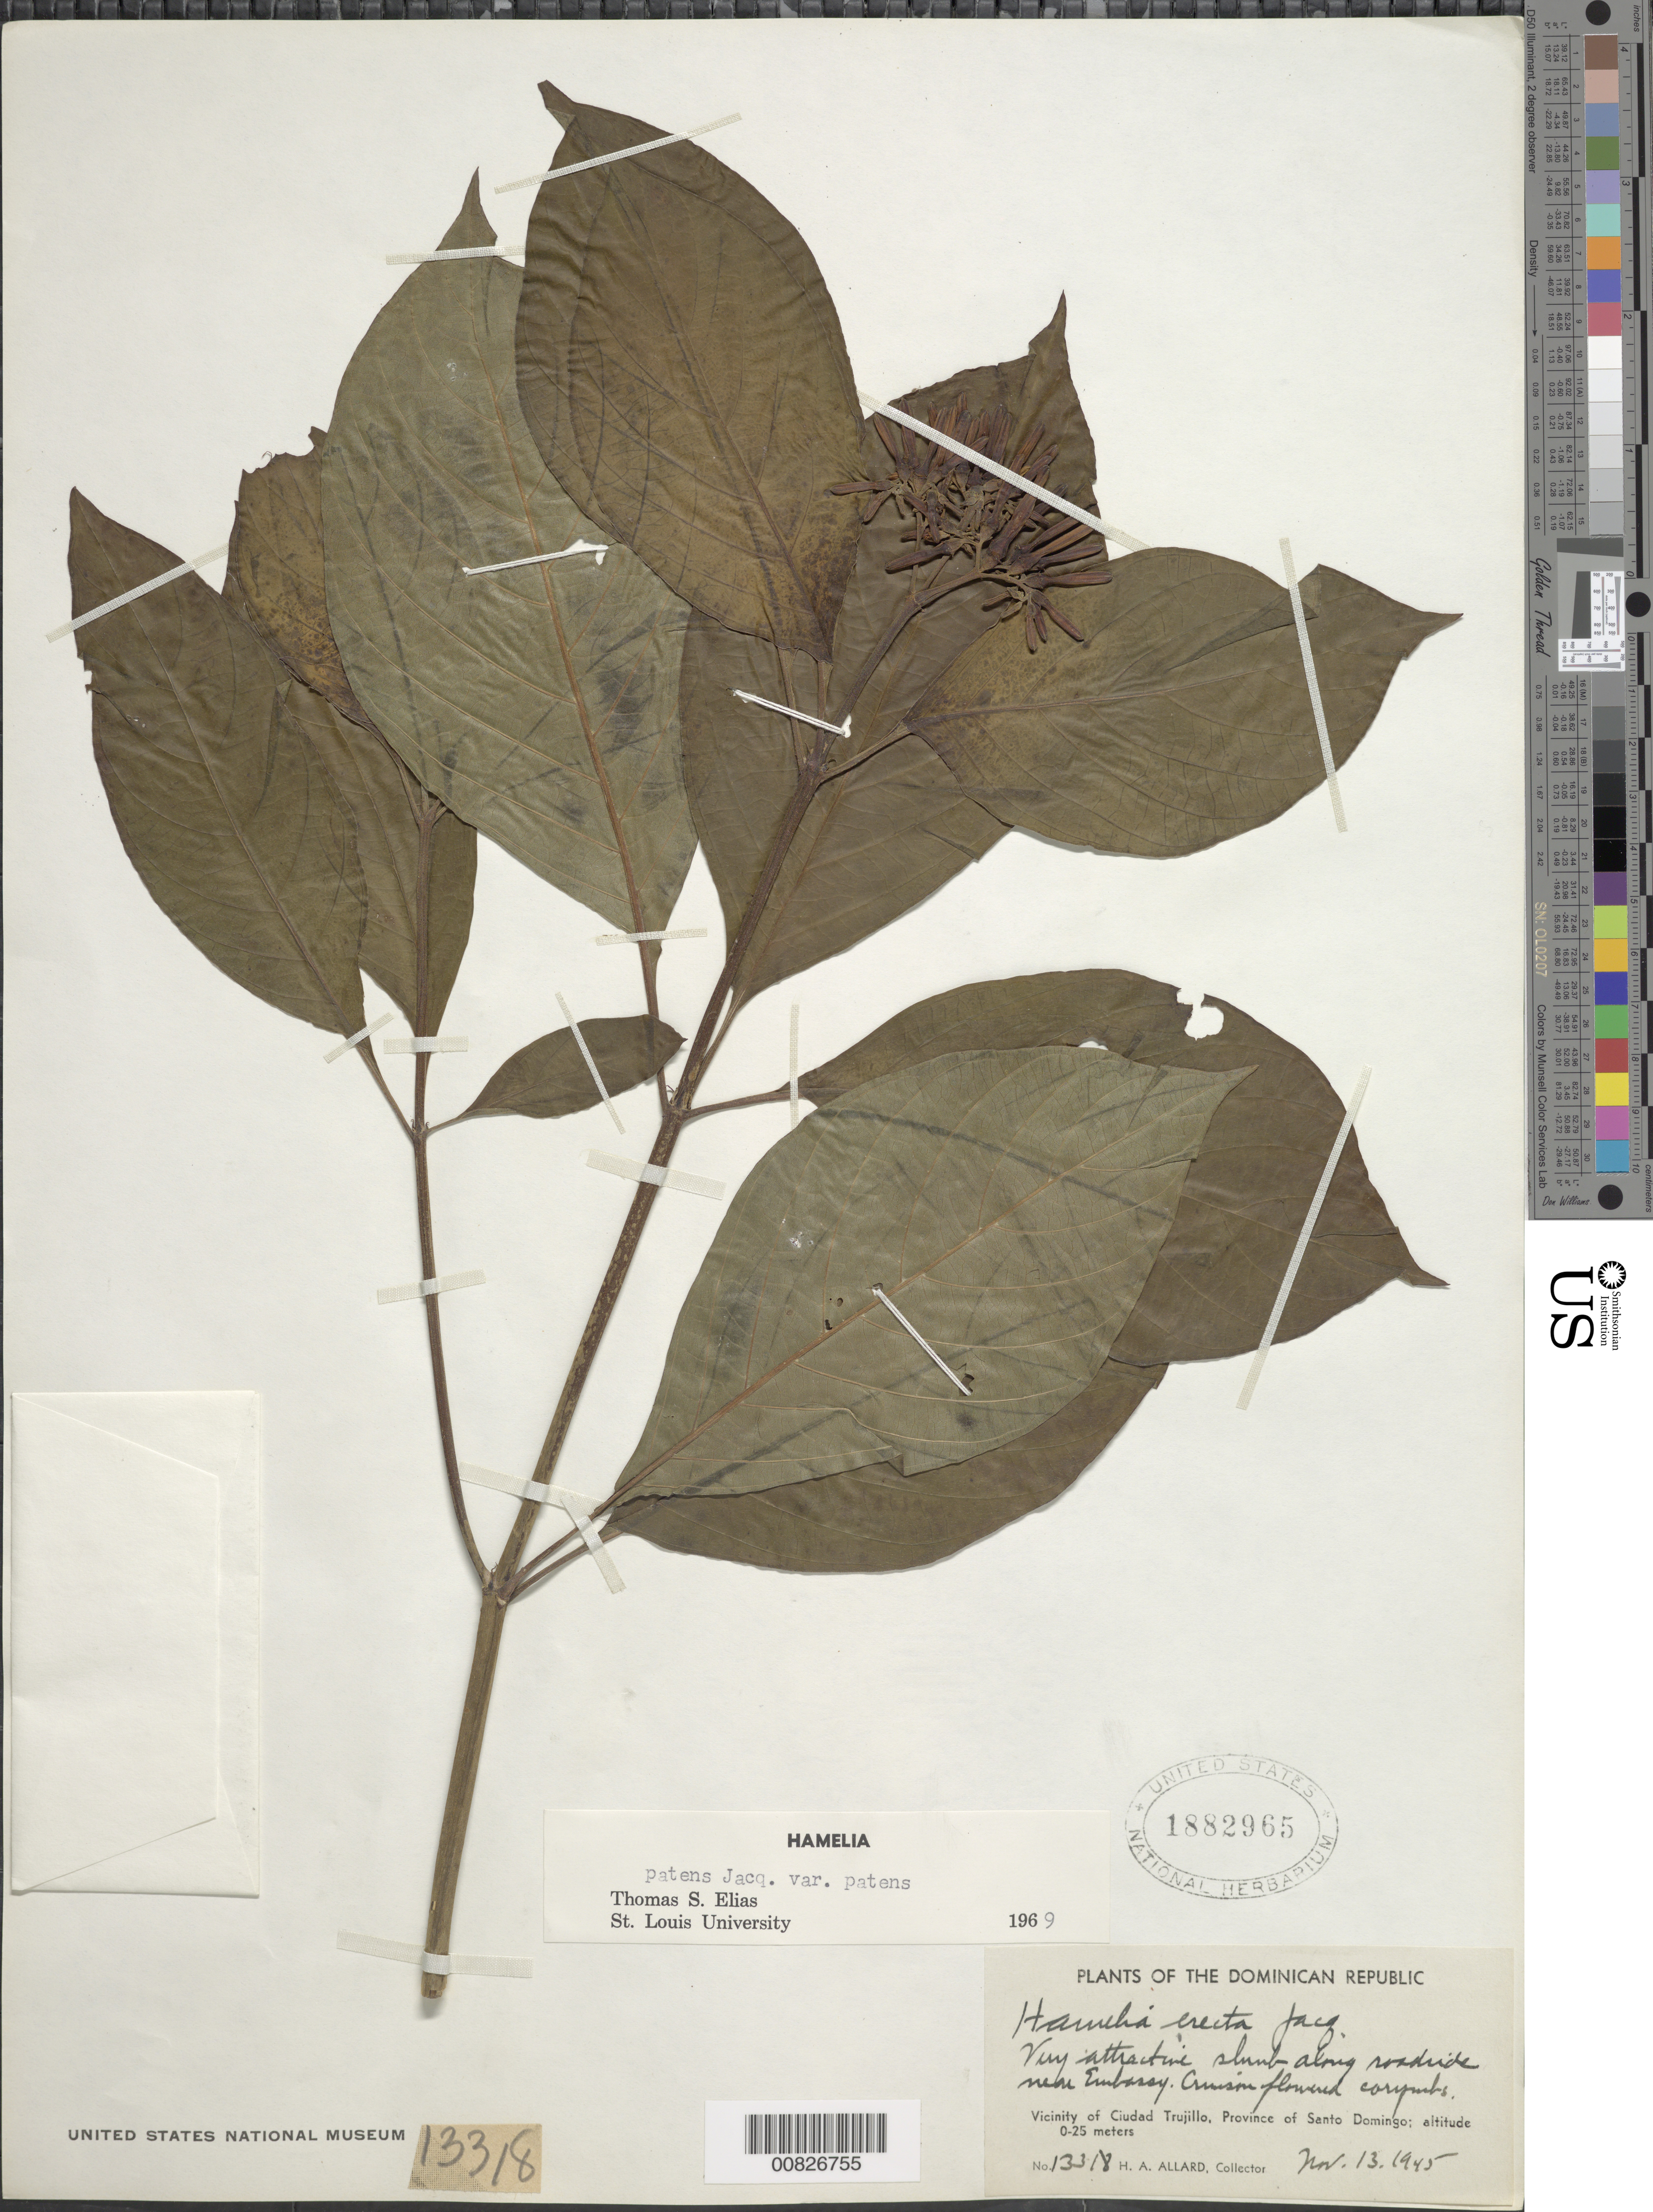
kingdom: Plantae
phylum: Tracheophyta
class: Magnoliopsida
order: Gentianales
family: Rubiaceae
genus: Hamelia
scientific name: Hamelia patens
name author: Jacq.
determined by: Elias, T. S.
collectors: H. A. Allard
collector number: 13318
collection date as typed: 13 Nov 1945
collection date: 1945-11-13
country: Dominican Republic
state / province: Distrito Nacional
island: Hispaniola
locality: Santo Domingo City, near Embassy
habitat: Along roadside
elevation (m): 0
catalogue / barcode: US 1882965